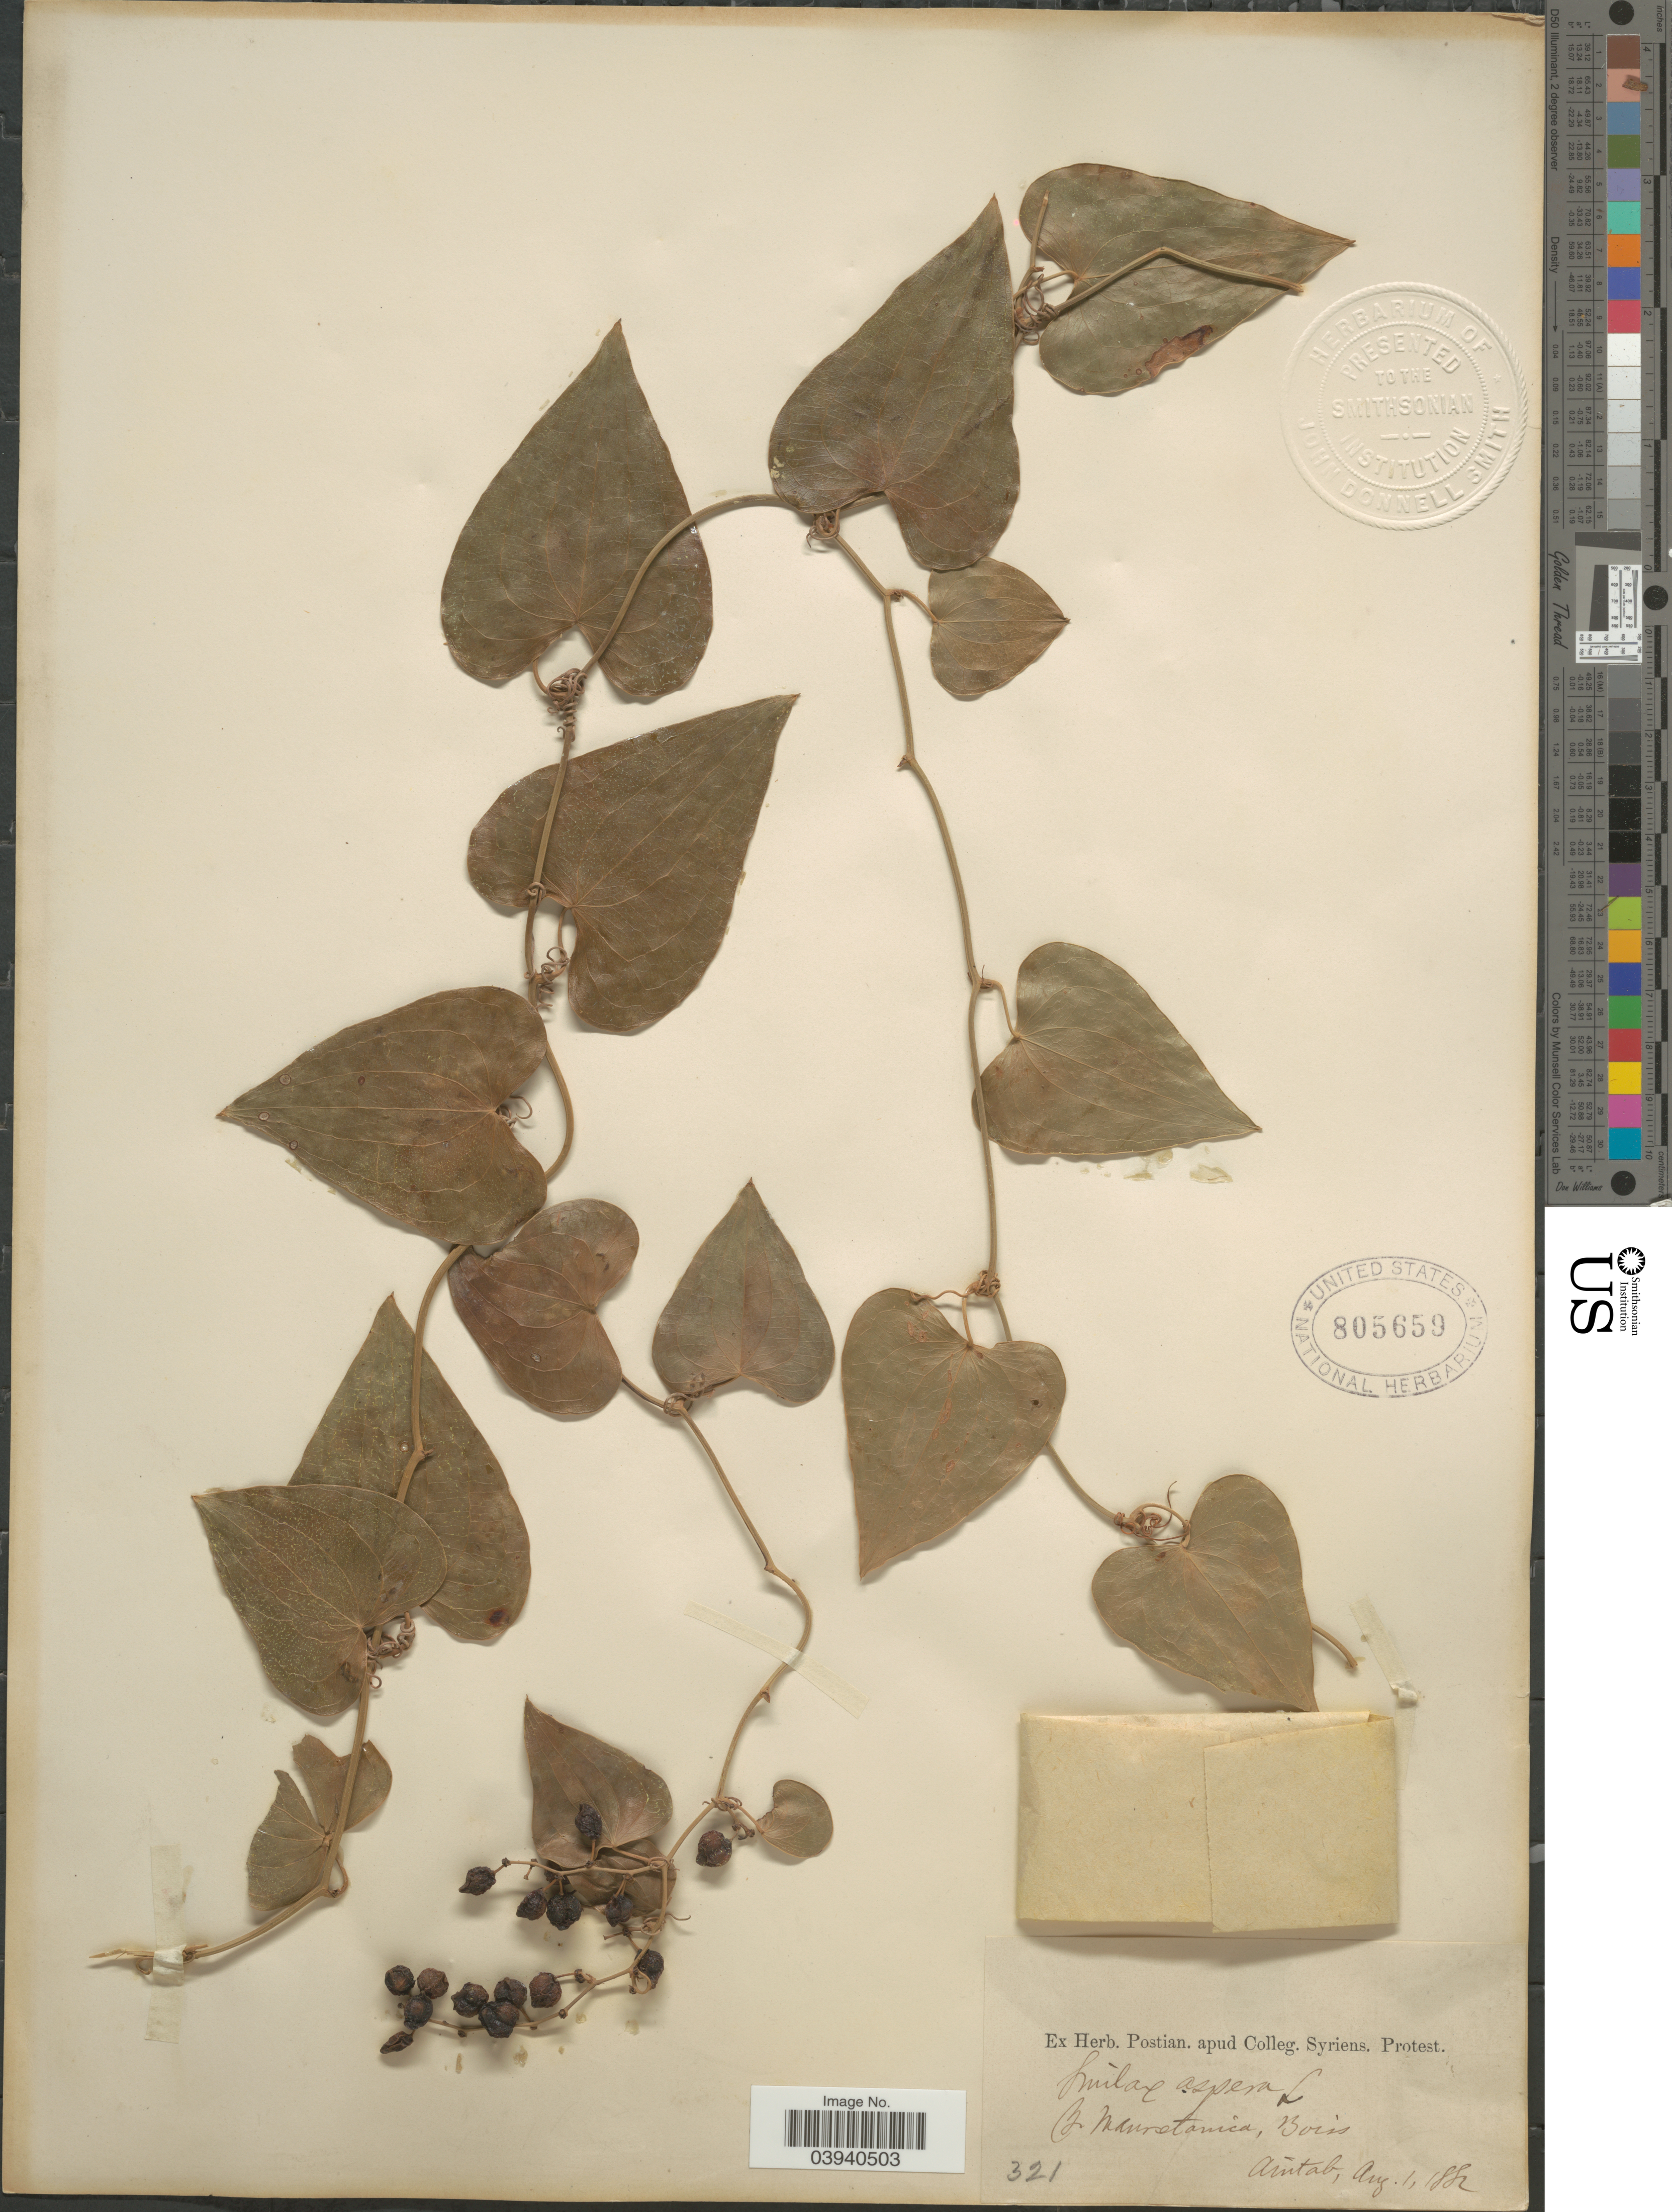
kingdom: Plantae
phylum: Tracheophyta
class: Liliopsida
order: Liliales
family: Smilacaceae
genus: Smilax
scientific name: Smilax aspera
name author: L.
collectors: ex herb. Postian. apud Colleg. Syriens. Protest. USE "Fannie P. A. Shepard" (10308853) AS PRIMARY COLLECTOR INSTEAD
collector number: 321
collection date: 1882-08-01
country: Turkey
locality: Aíntab.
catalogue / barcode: US 805659